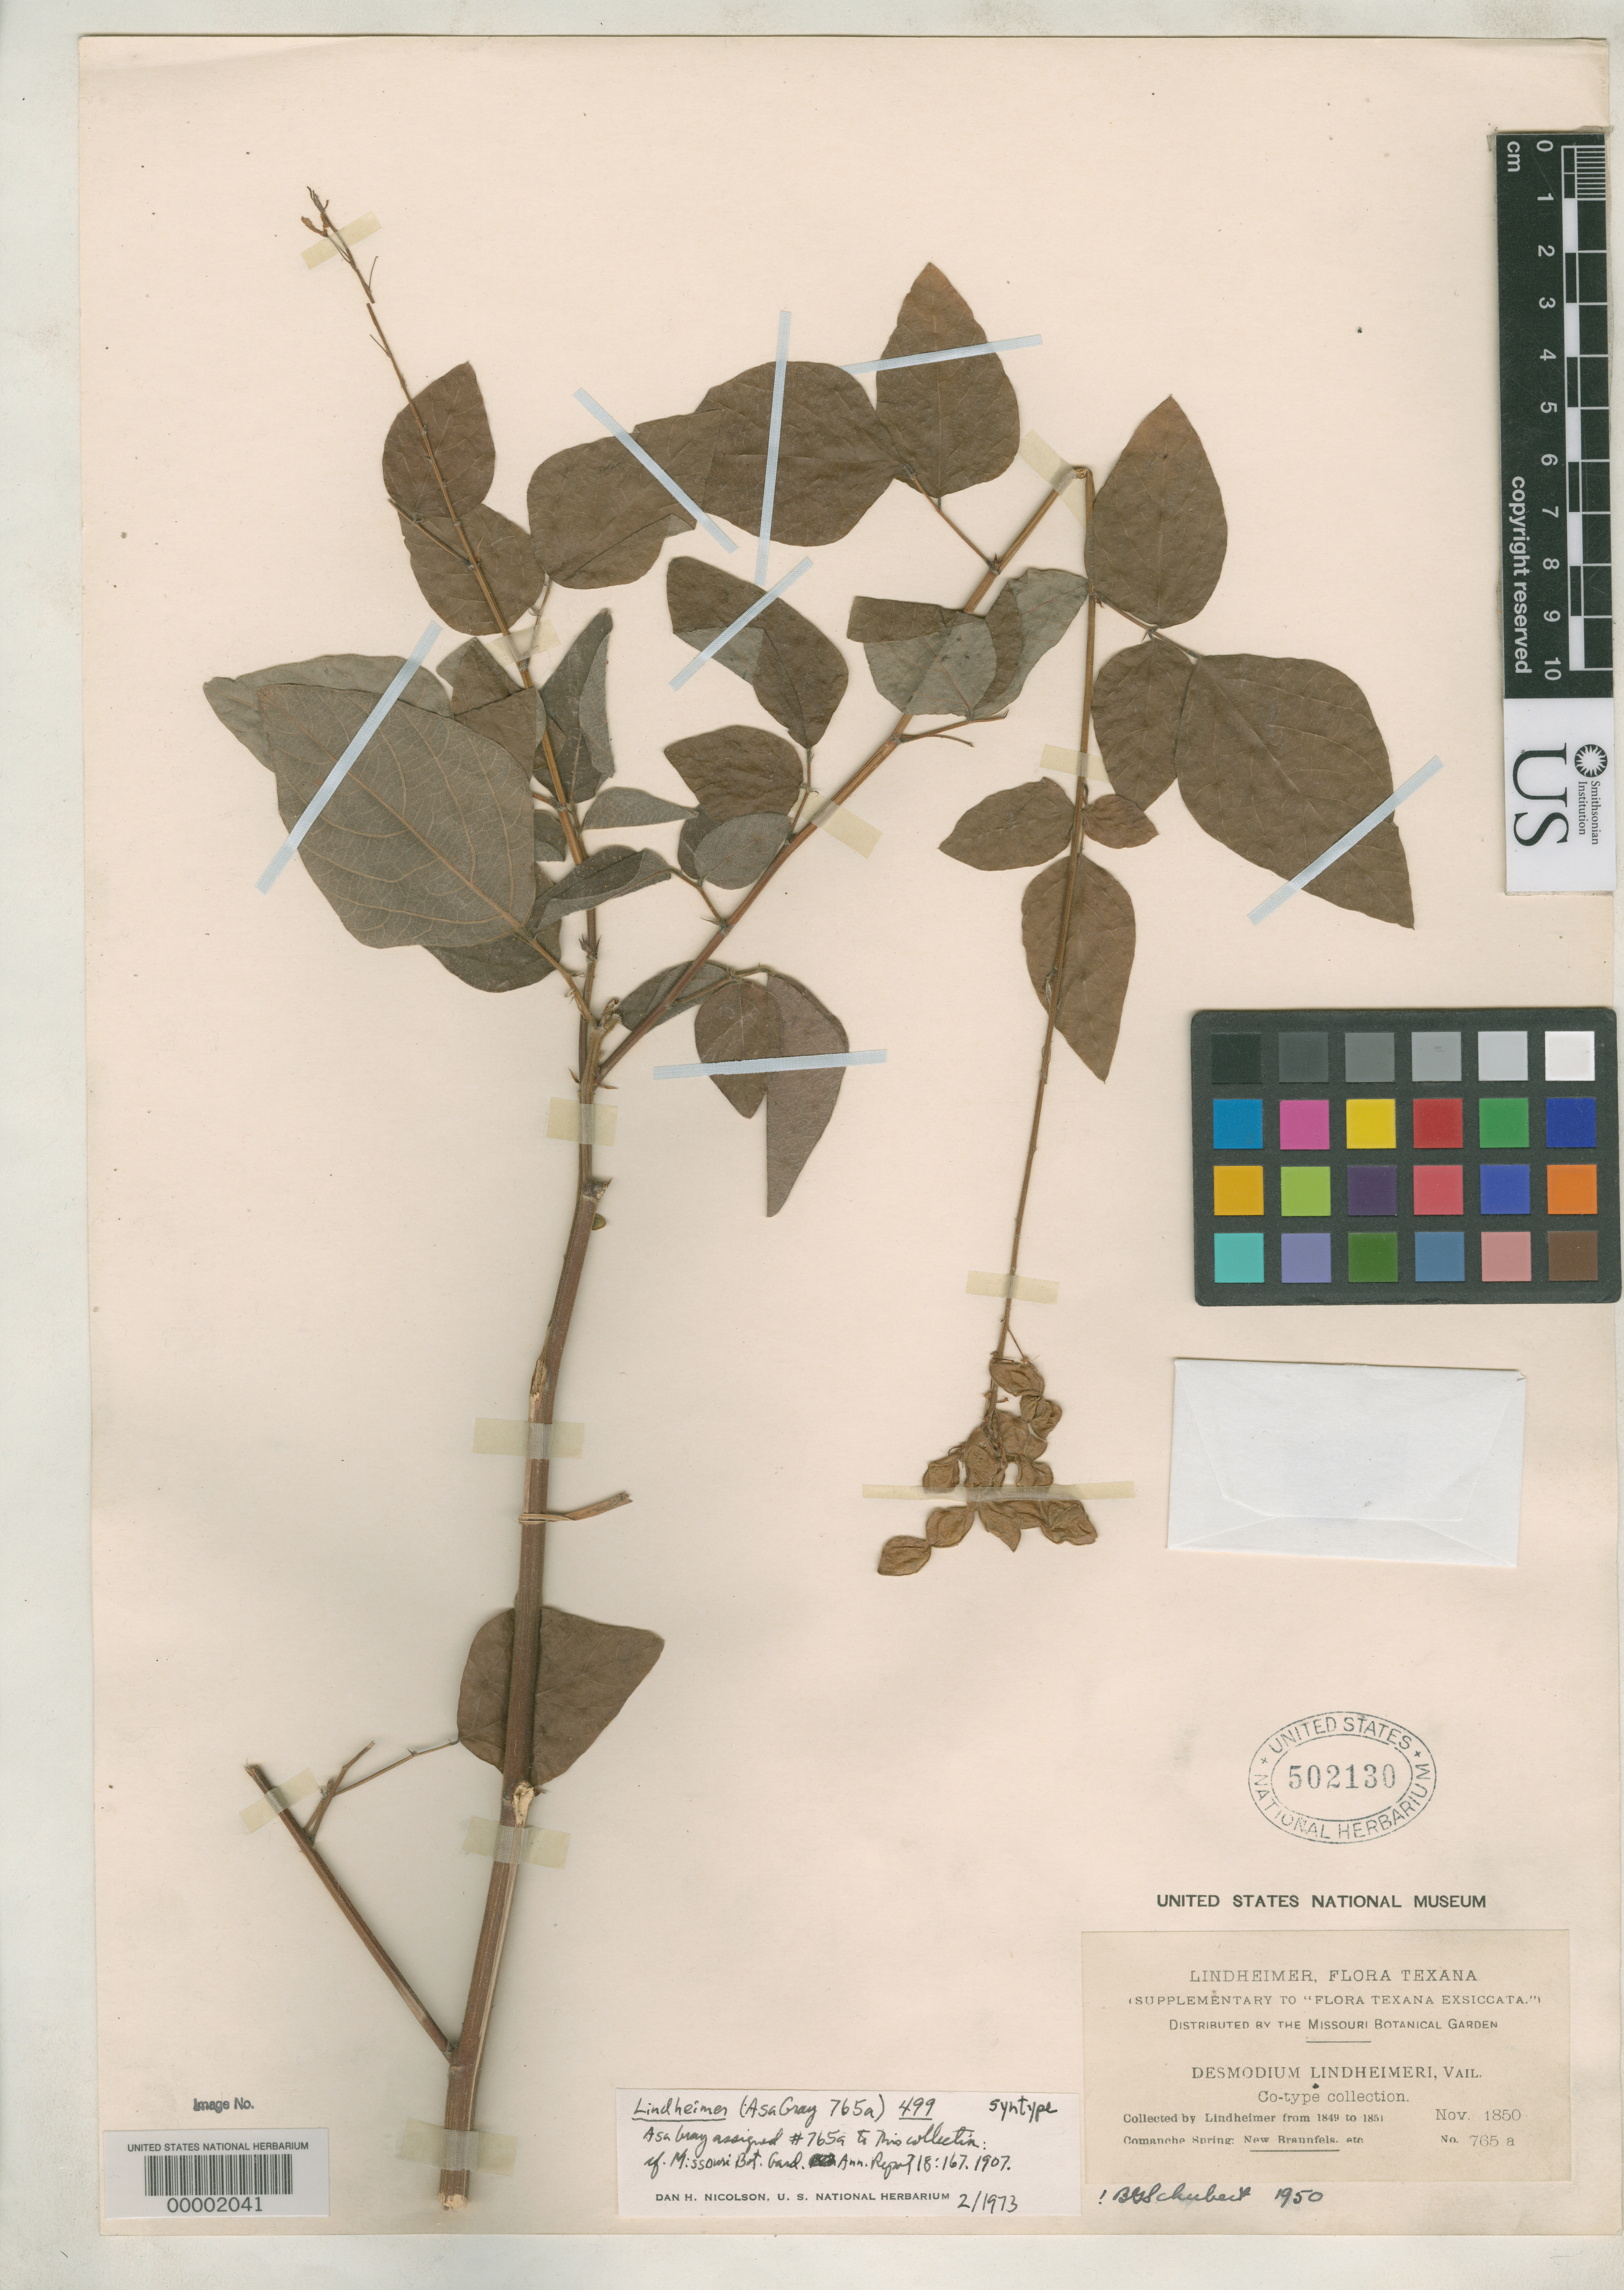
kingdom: Plantae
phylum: Tracheophyta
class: Magnoliopsida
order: Fabales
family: Fabaceae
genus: Desmodium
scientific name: Desmodium lindheimeri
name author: Vail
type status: Syntype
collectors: F. J. Lindheimer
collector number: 499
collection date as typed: Nov 1850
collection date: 1850-11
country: United States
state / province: Texas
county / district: Comal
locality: New Braunfels, Comanche Springs.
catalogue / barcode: US 502130